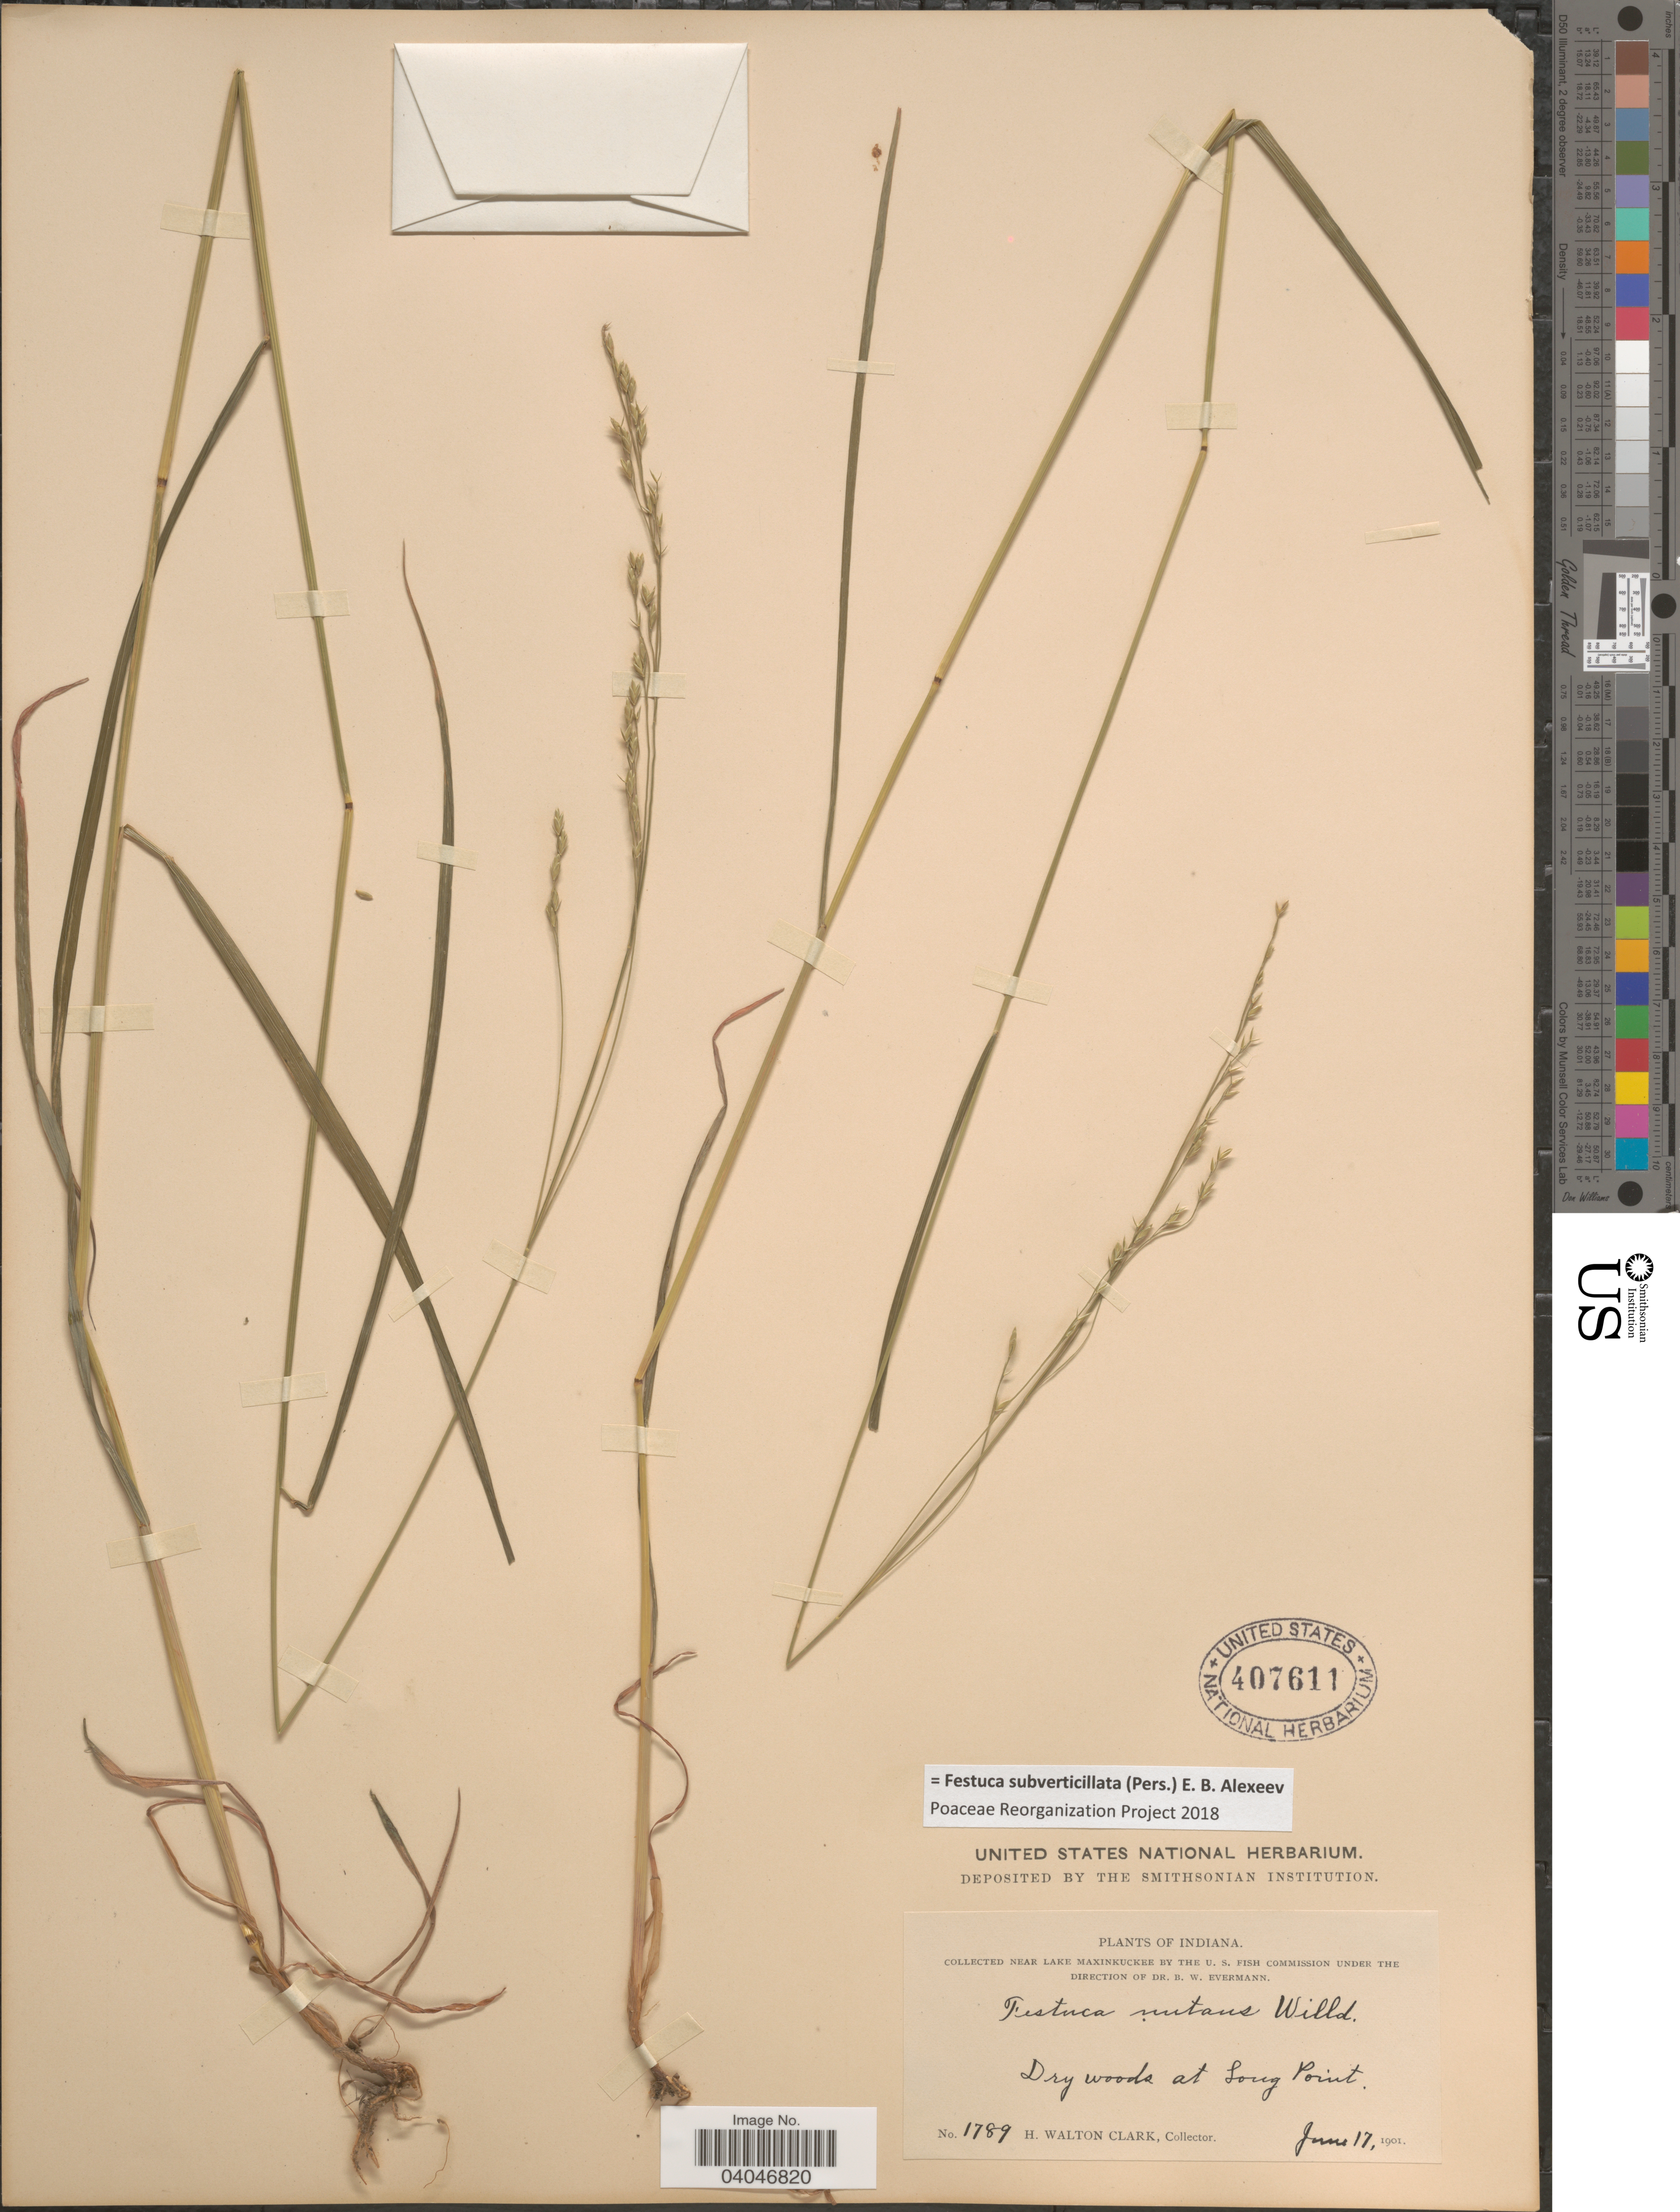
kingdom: Plantae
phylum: Tracheophyta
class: Liliopsida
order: Poales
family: Poaceae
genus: Festuca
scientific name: Festuca subverticillata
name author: (Pers.) E.B. Alexeev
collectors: H. W. Clark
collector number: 1789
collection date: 1901-06-17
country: United States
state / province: Indiana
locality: Near Lake Maxinkuckee. Dry woods at Long Point.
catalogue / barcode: US 407611